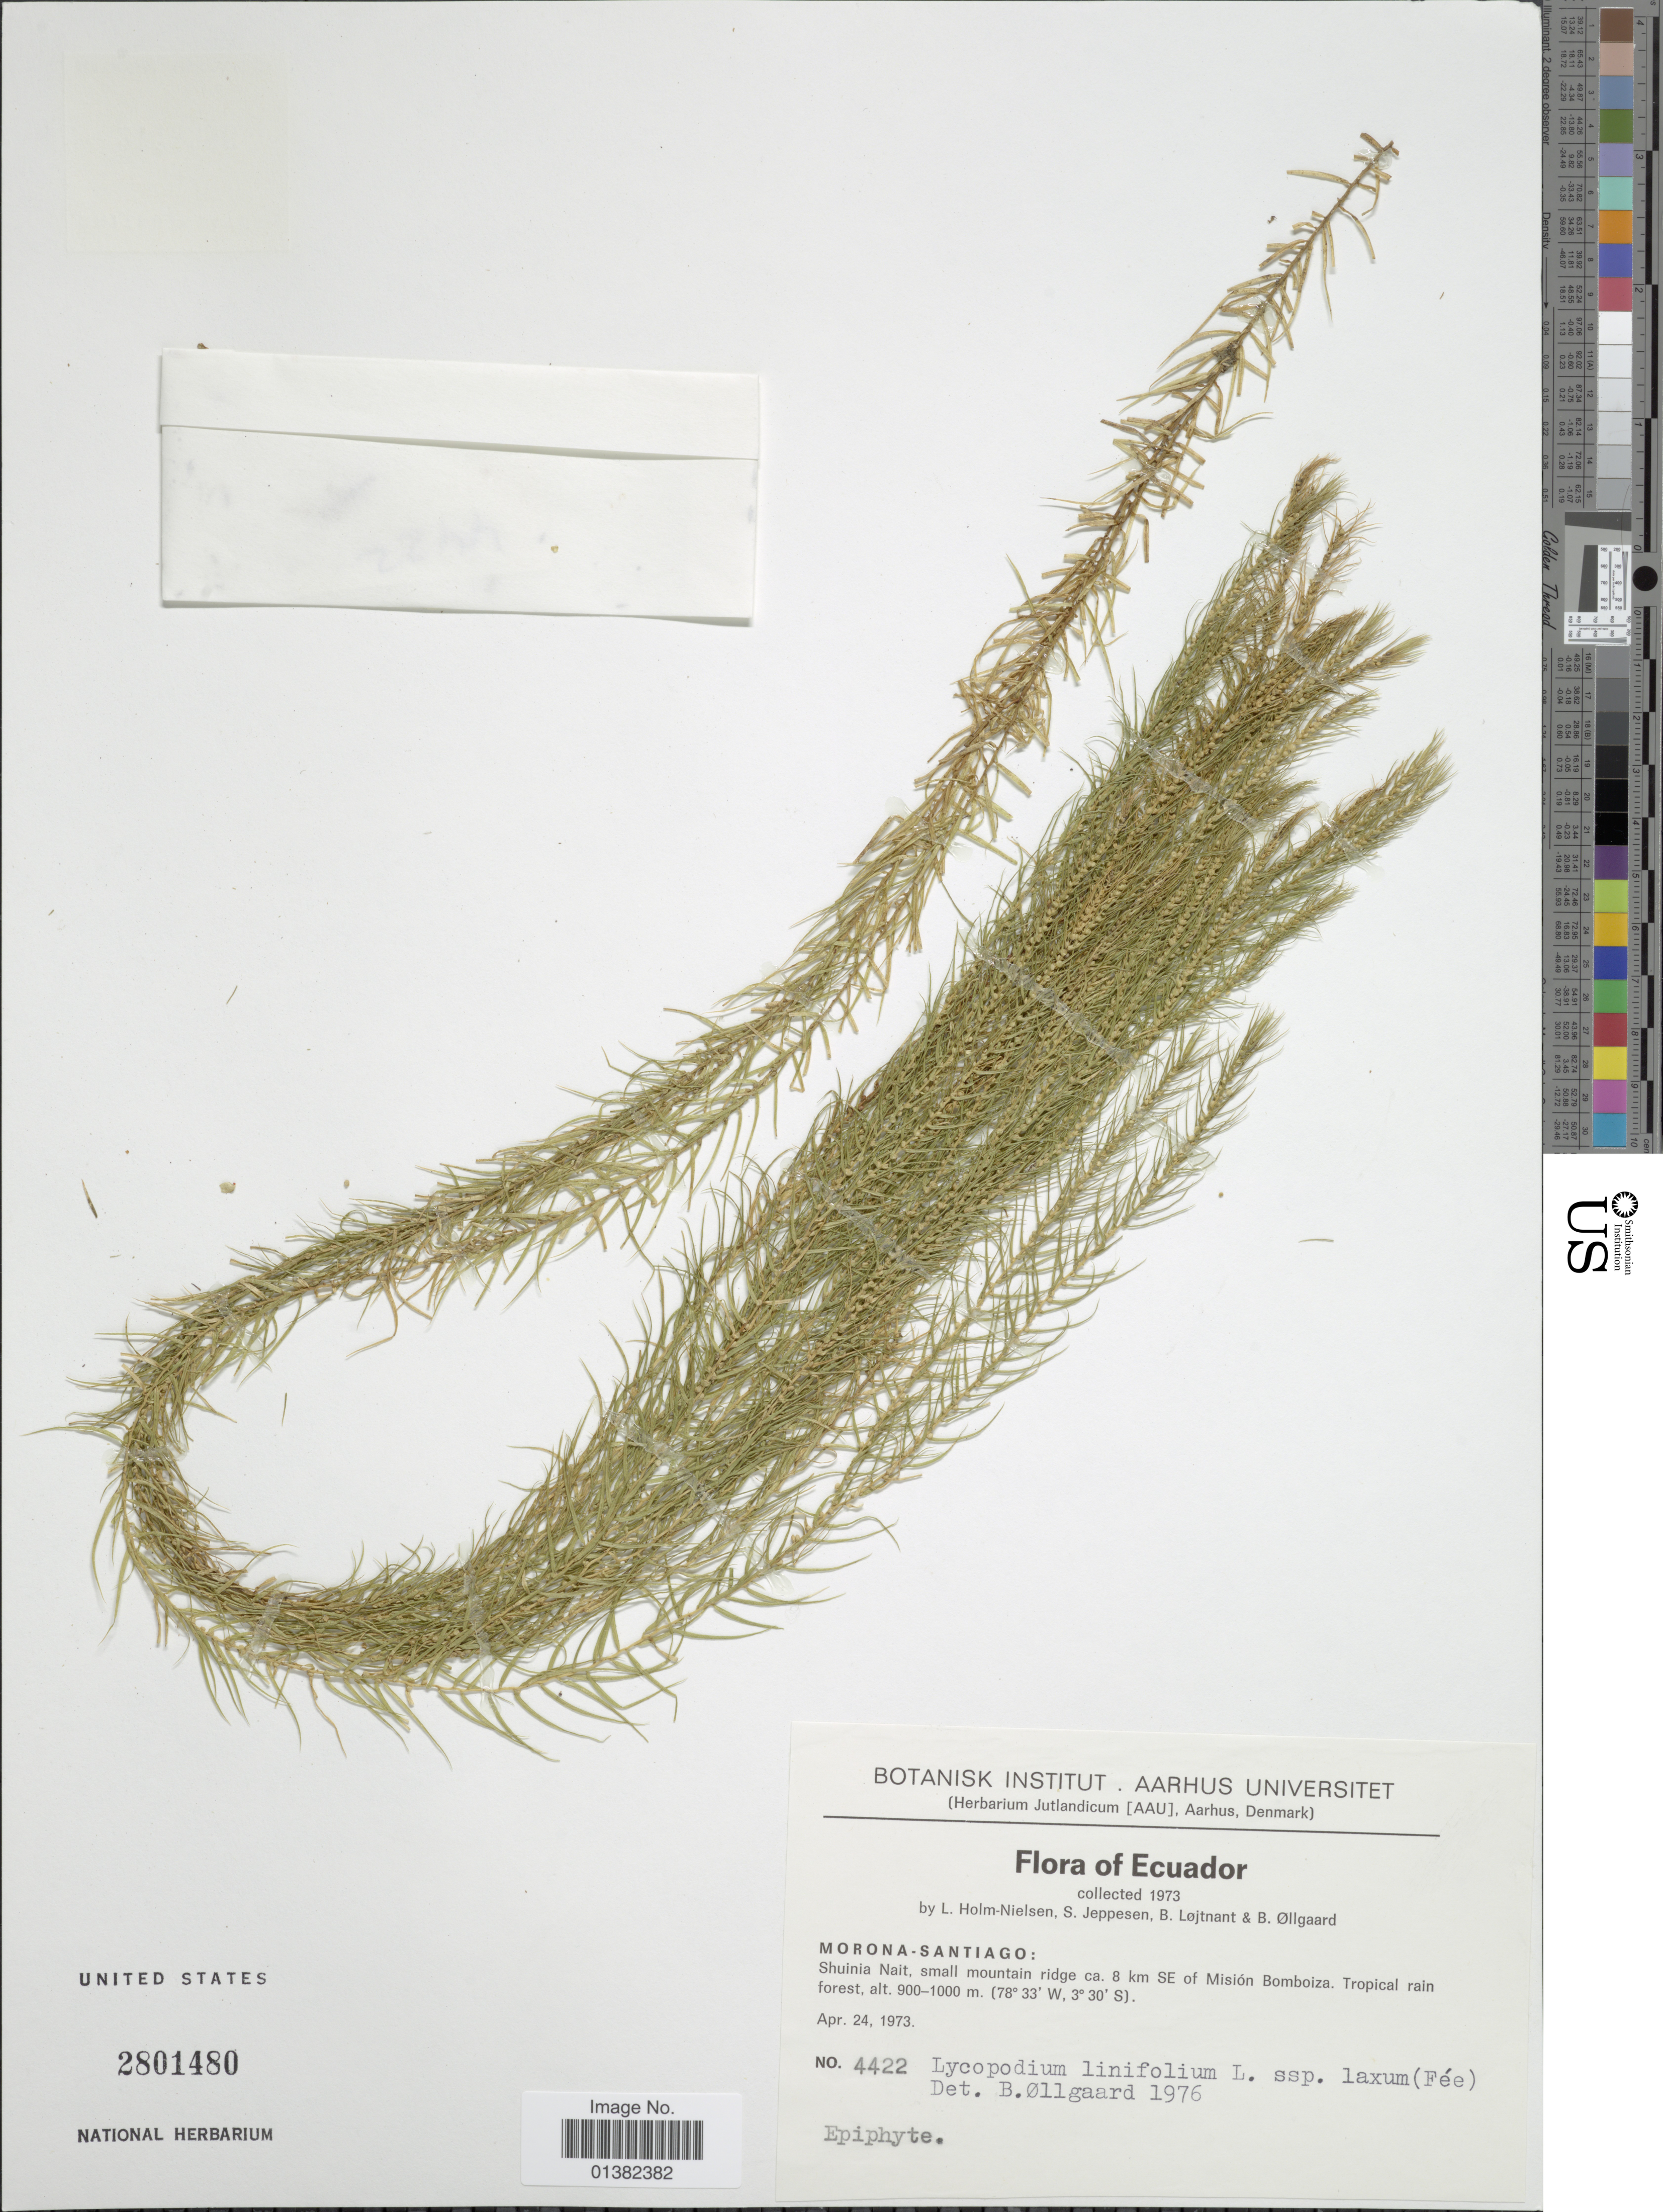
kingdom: Plantae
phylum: Tracheophyta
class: Lycopodiopsida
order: Lycopodiales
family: Lycopodiaceae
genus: Phlegmariurus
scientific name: Phlegmariurus linifolius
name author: (L.) B. Øllg.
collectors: L. B. Holm-Nielsen, S. Jeppesen, B. Löjtnant & B. Øllgaard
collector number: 4422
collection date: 1973-04-24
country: Ecuador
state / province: Morona-Santiago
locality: Shuinia Nait, small mountain ridge ca. 8 km SE of Misión Bomboiza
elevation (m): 900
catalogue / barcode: US 2801480